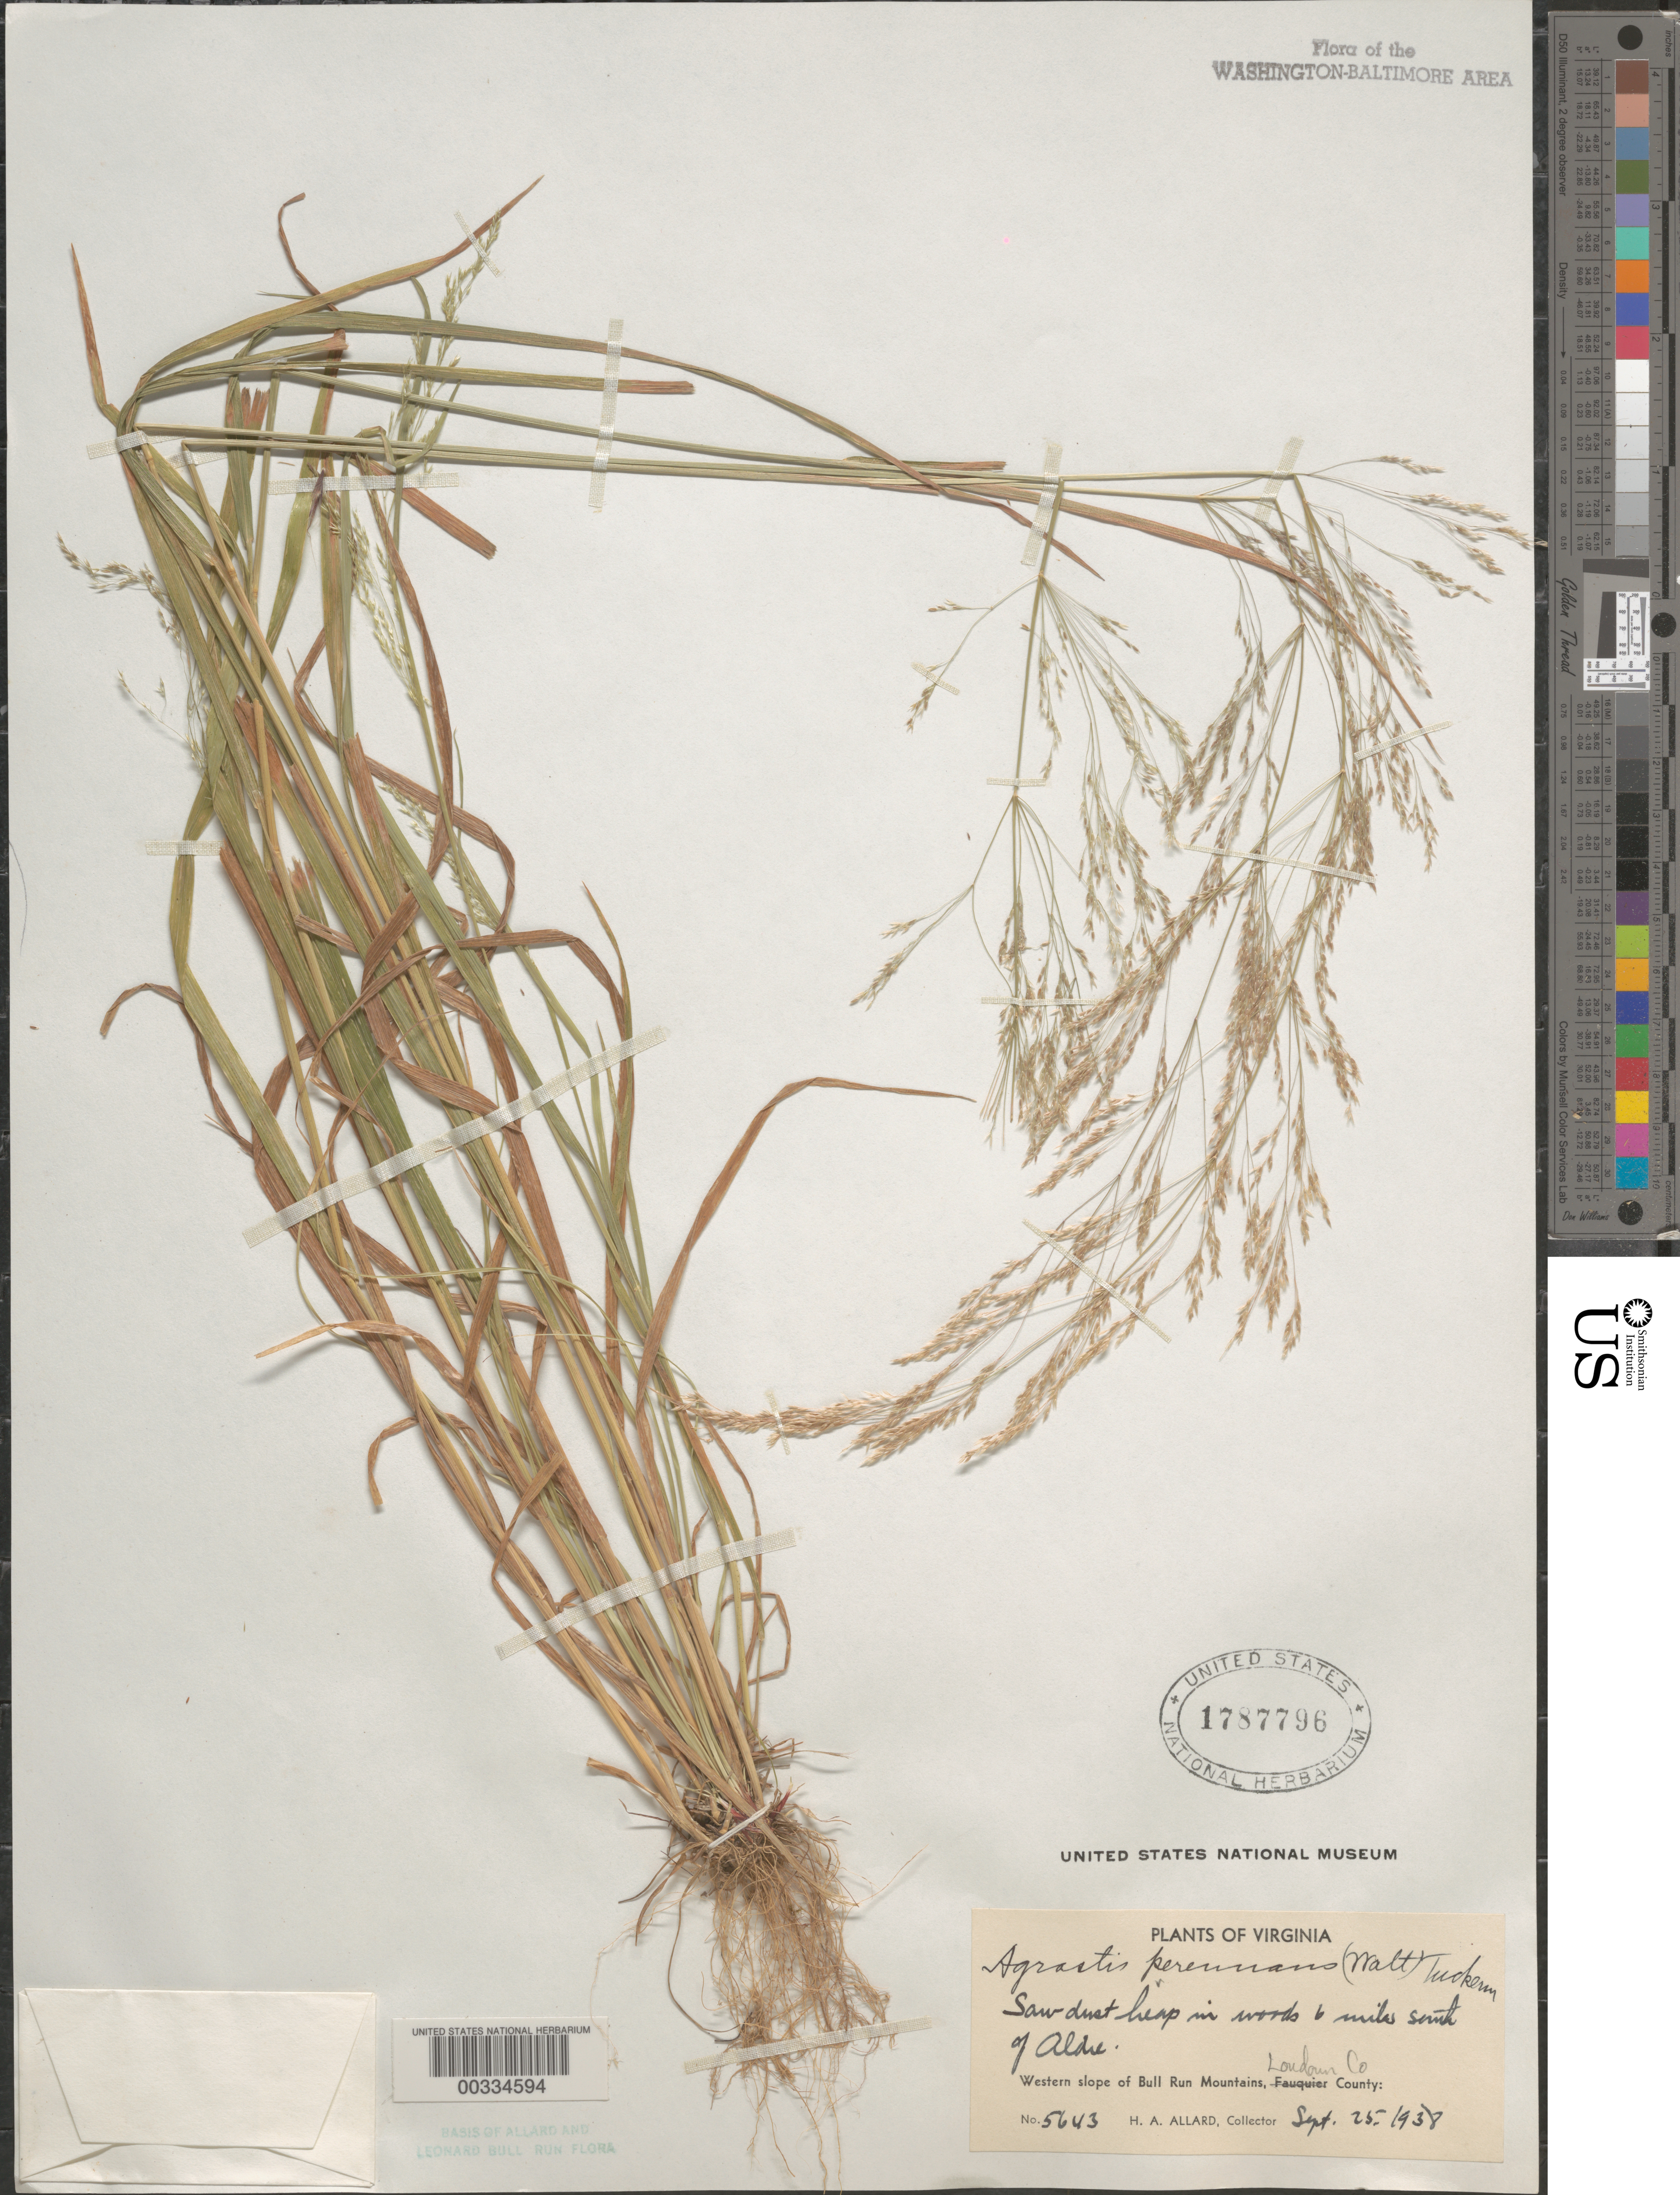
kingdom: Plantae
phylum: Tracheophyta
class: Liliopsida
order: Poales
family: Poaceae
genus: Agrostis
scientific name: Agrostis perennans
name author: (Walter) Tuck.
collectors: H. A. Allard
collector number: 5643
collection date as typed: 25 Sep 1938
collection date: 1938-09-25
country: United States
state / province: Virginia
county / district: Loudoun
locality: South of Aldie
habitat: In woods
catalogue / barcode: US 1787796